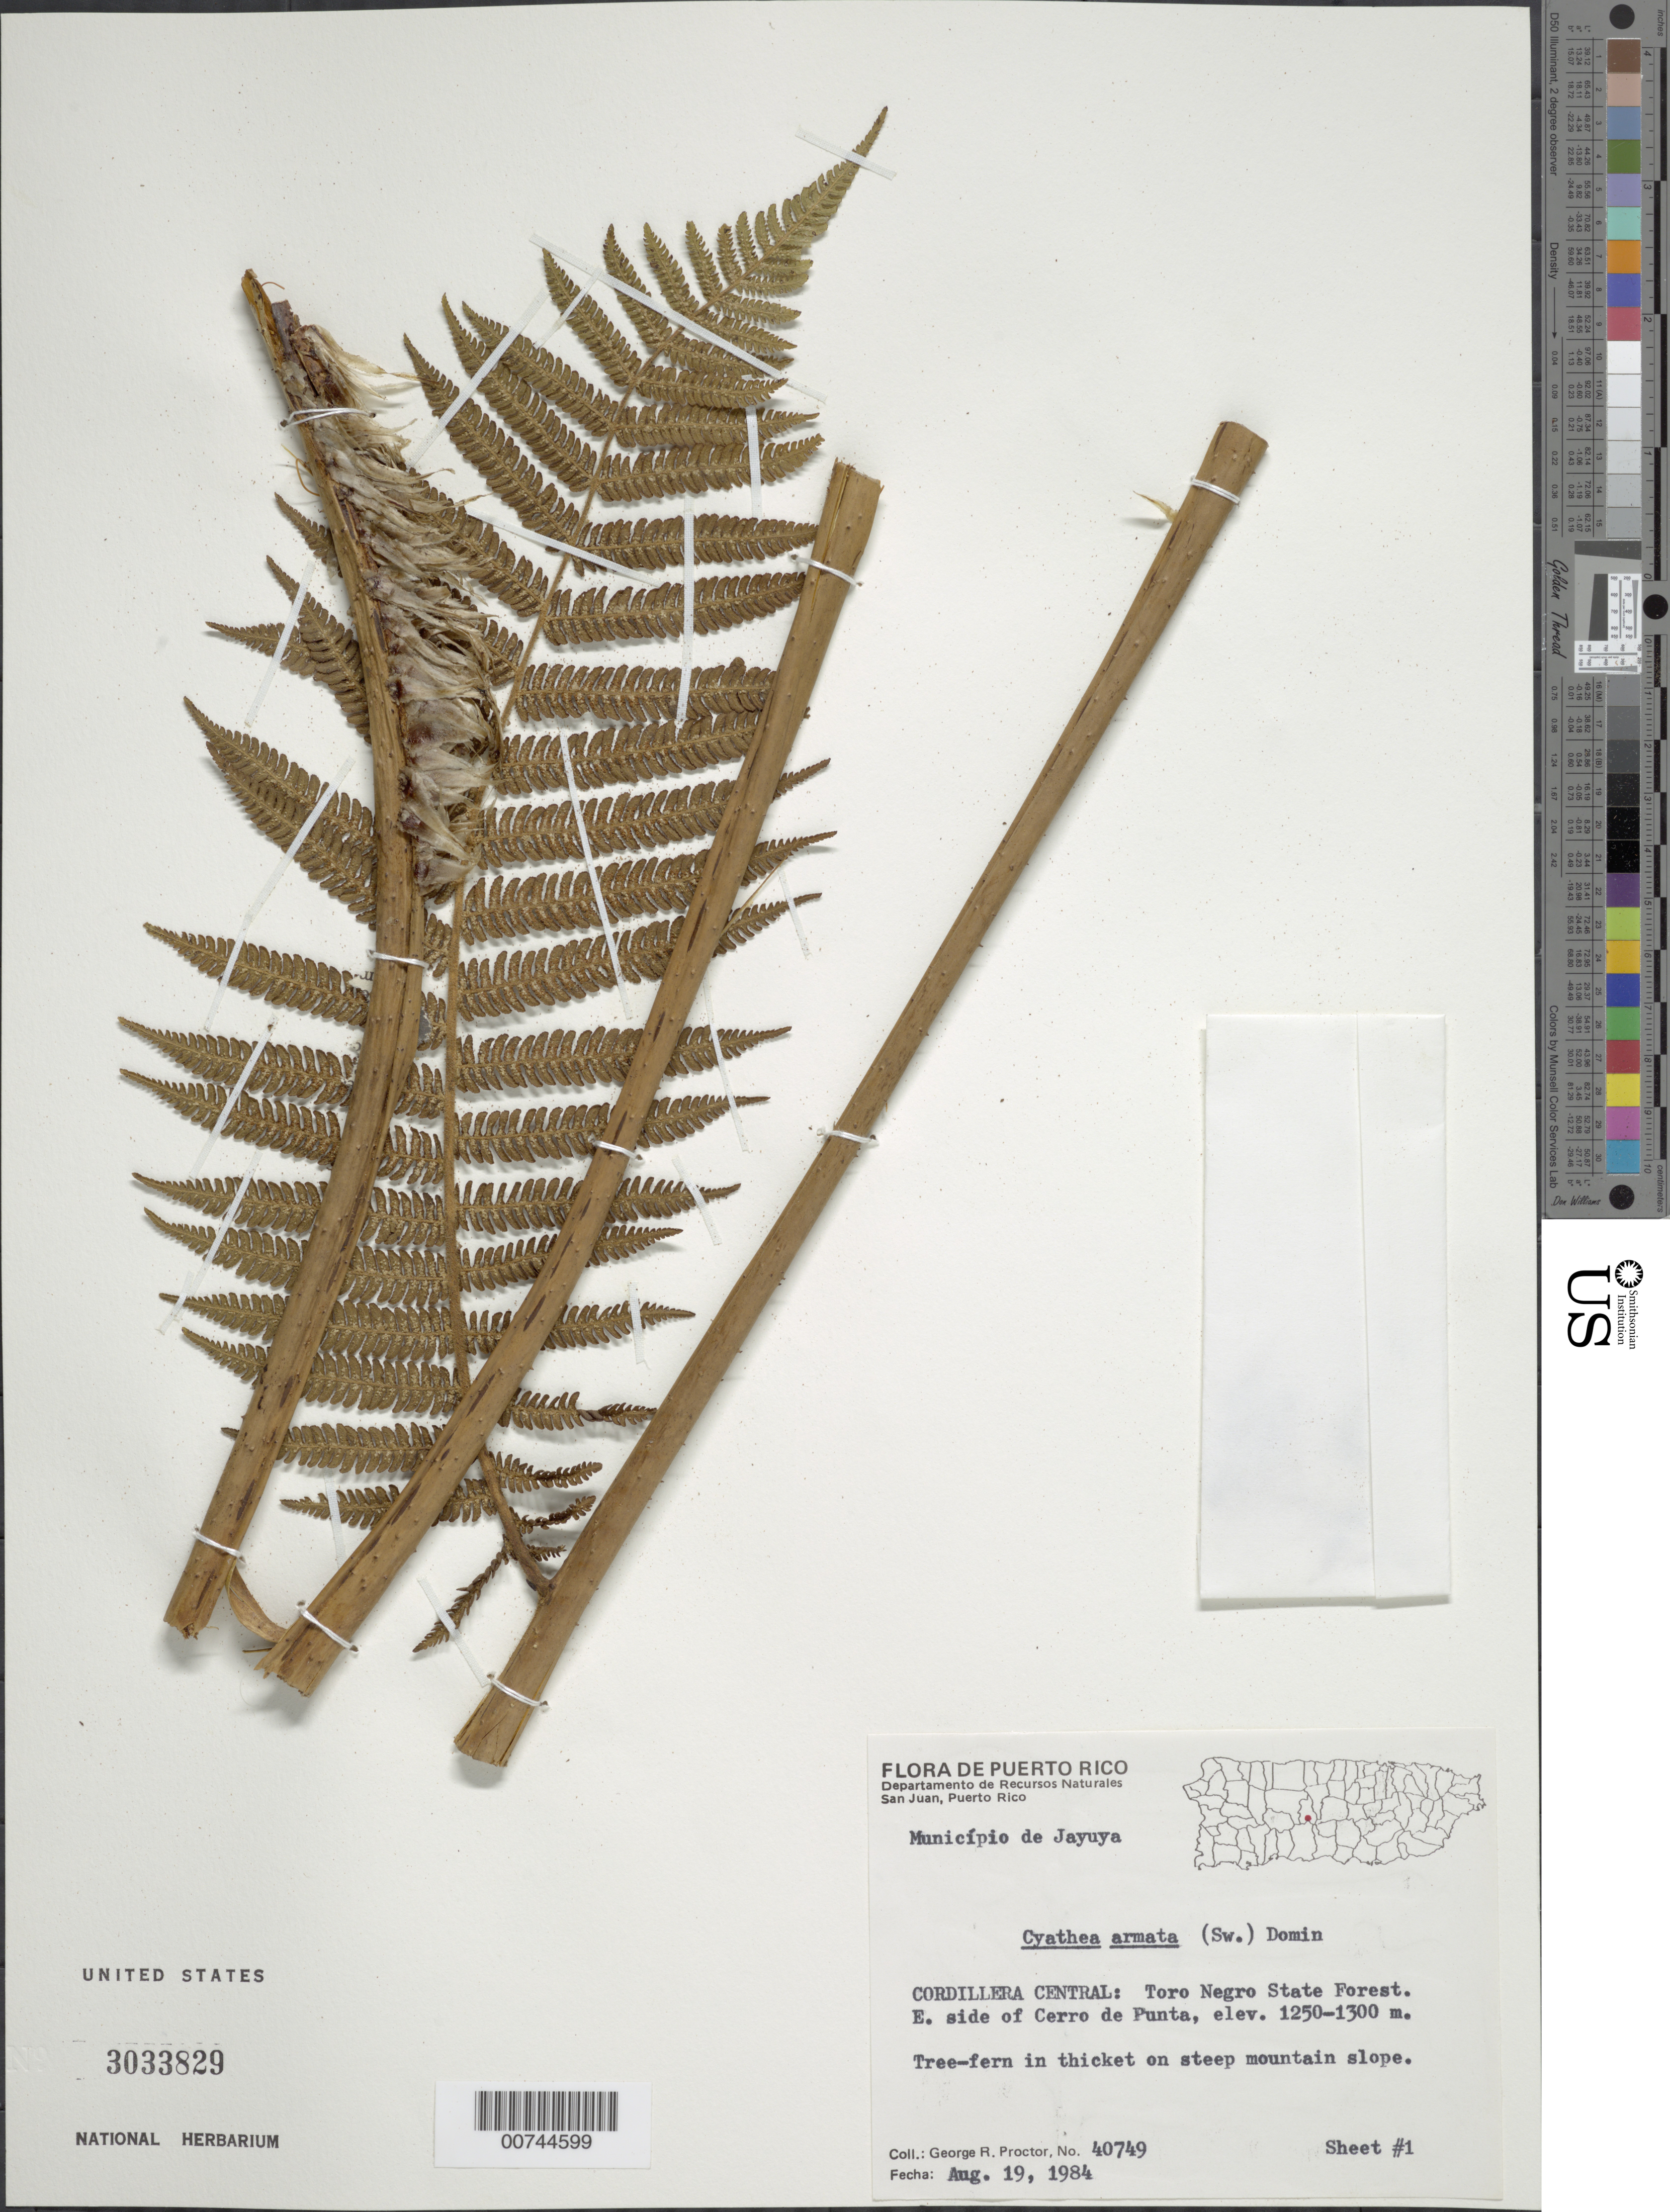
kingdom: Plantae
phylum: Tracheophyta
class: Polypodiopsida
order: Cyatheales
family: Cyatheaceae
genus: Alsophila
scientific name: Alsophila swartziana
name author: Mart.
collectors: G. R. Proctor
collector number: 40749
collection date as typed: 19 Aug 1984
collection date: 1984-08-19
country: Puerto Rico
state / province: Jayuya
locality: Cordillera Central: Toro Negro State Forest. E. side of Cerro de Punta. Municipio de Jayuya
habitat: Tree-fern in thicket on steep mountain slope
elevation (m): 1250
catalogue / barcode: US 3033839